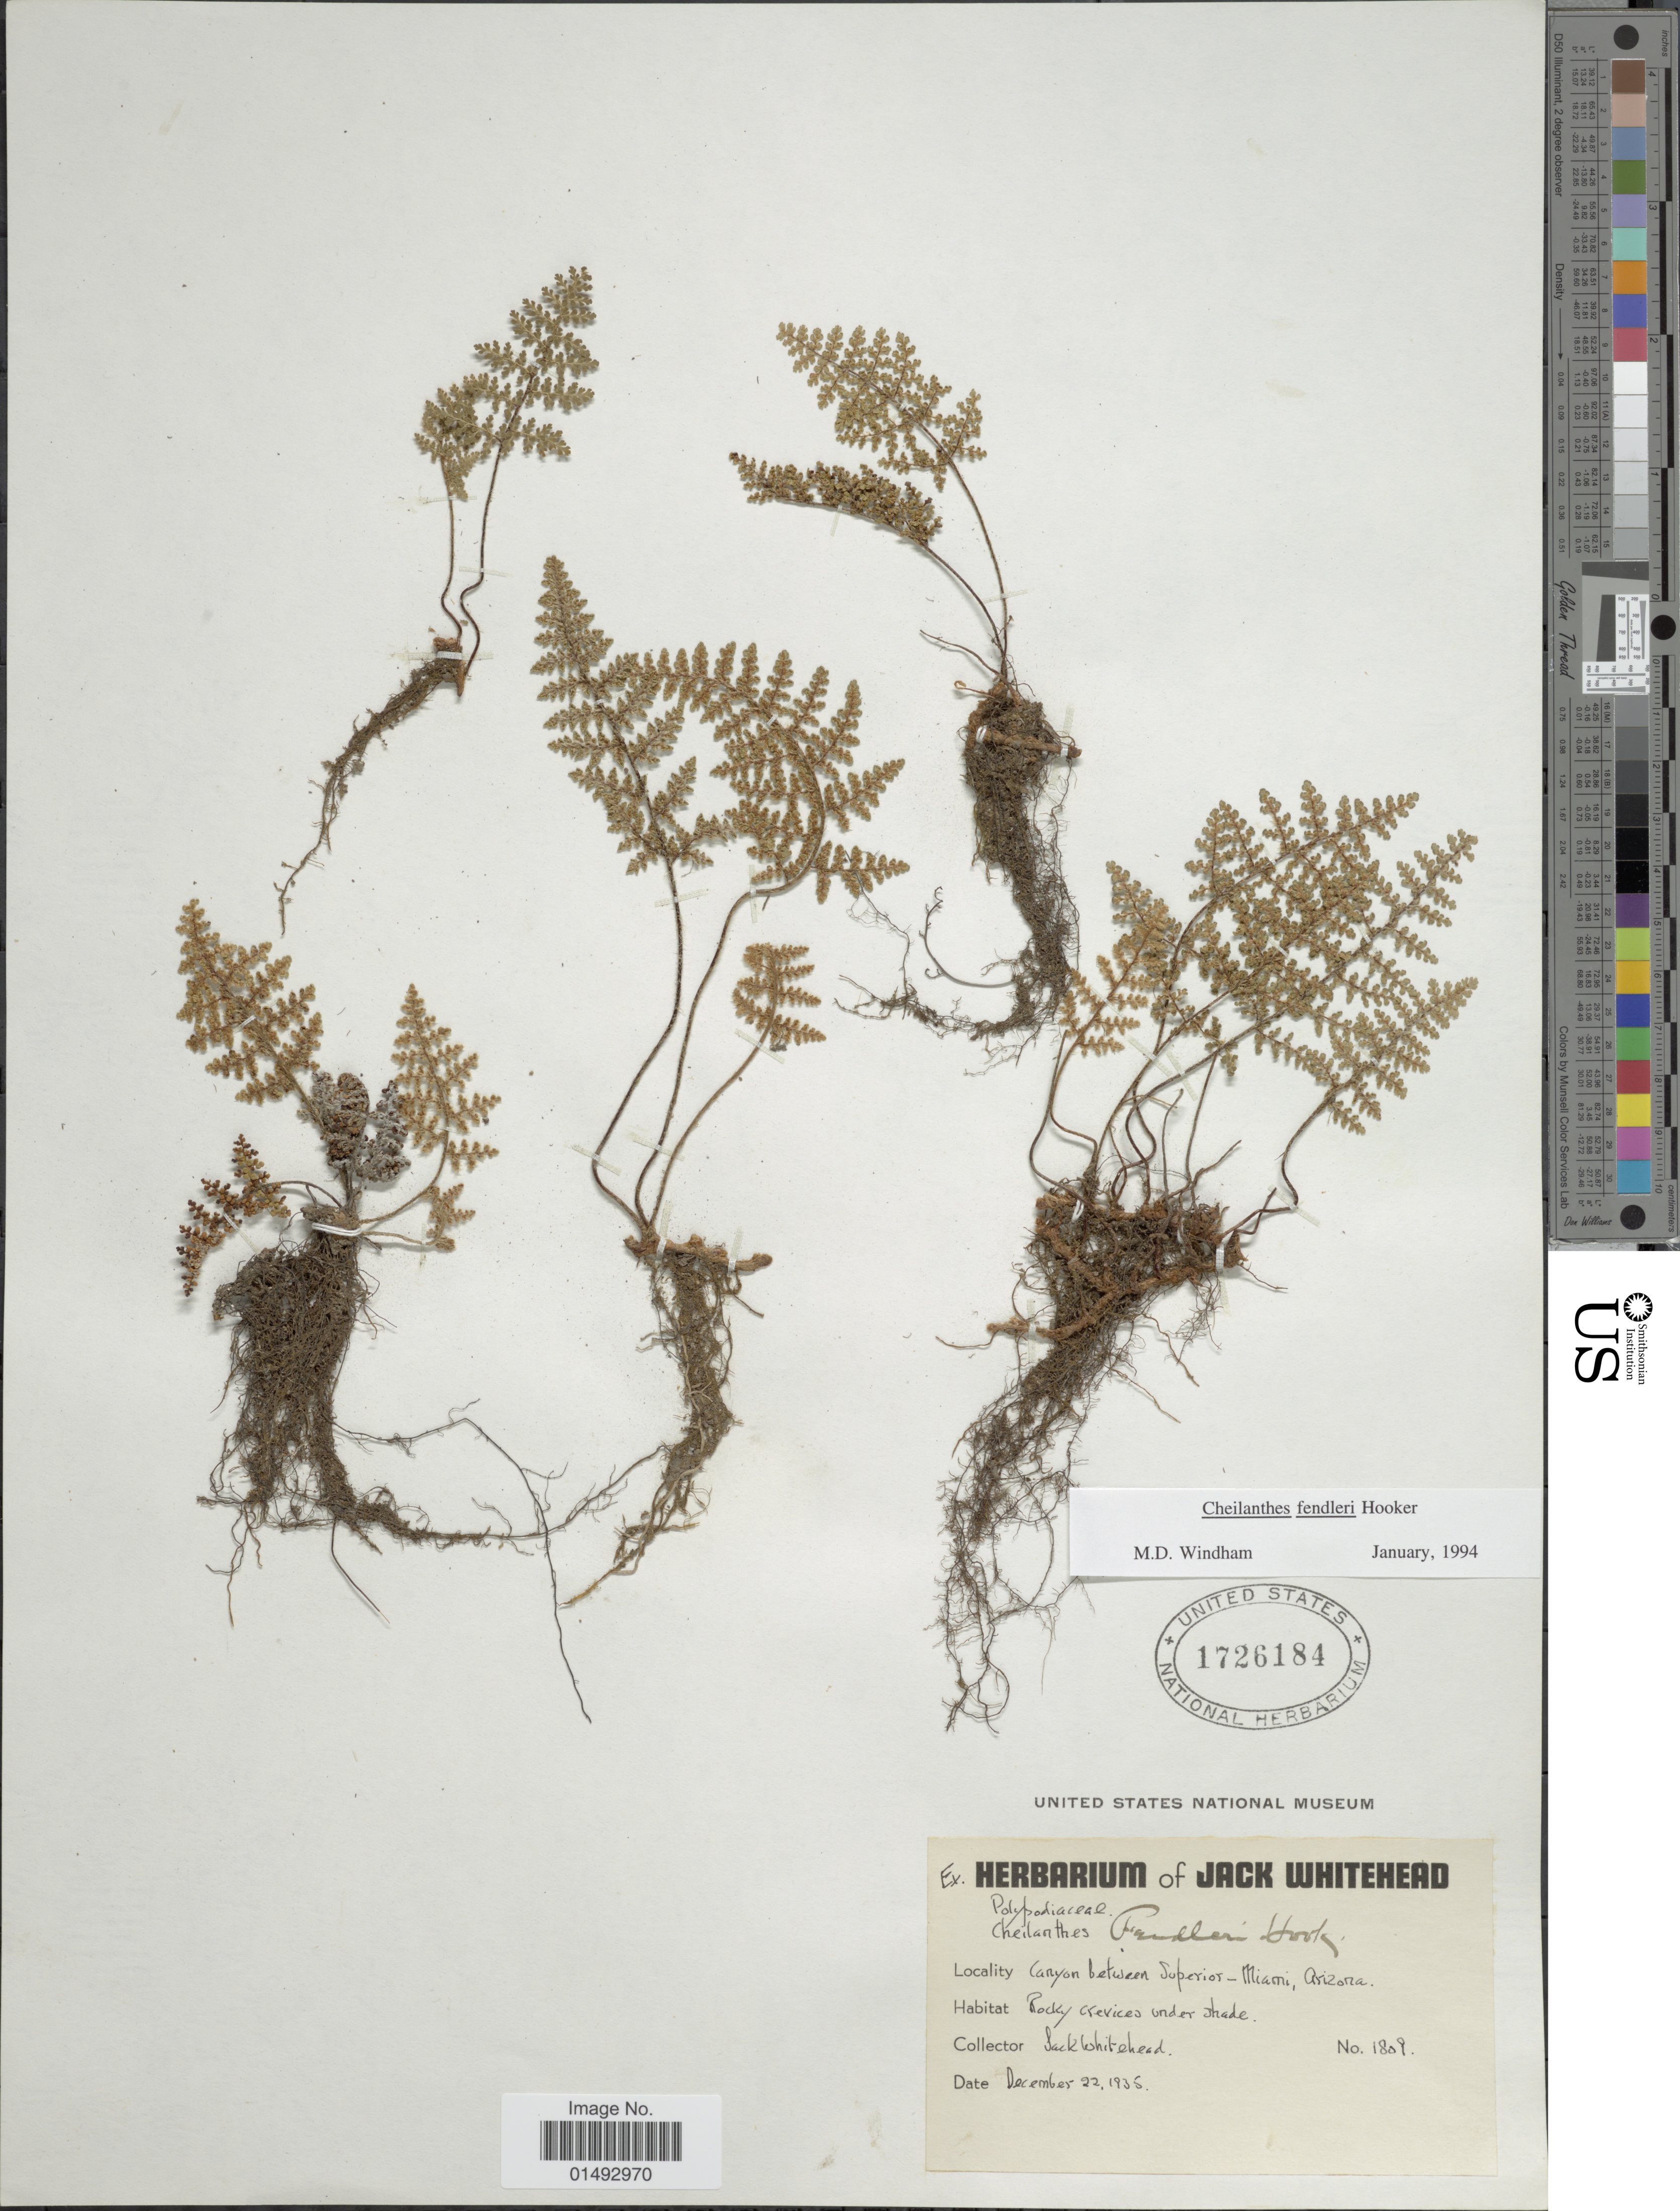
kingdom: Plantae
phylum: Tracheophyta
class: Polypodiopsida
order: Polypodiales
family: Pteridaceae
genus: Myriopteris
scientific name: Myriopteris fendleri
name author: (Hook.) E. Fourn.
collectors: J. Whitehead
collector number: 1809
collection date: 1935-12-22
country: United States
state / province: Arizona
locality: Canyon between Superior-Miami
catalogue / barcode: US 1726184